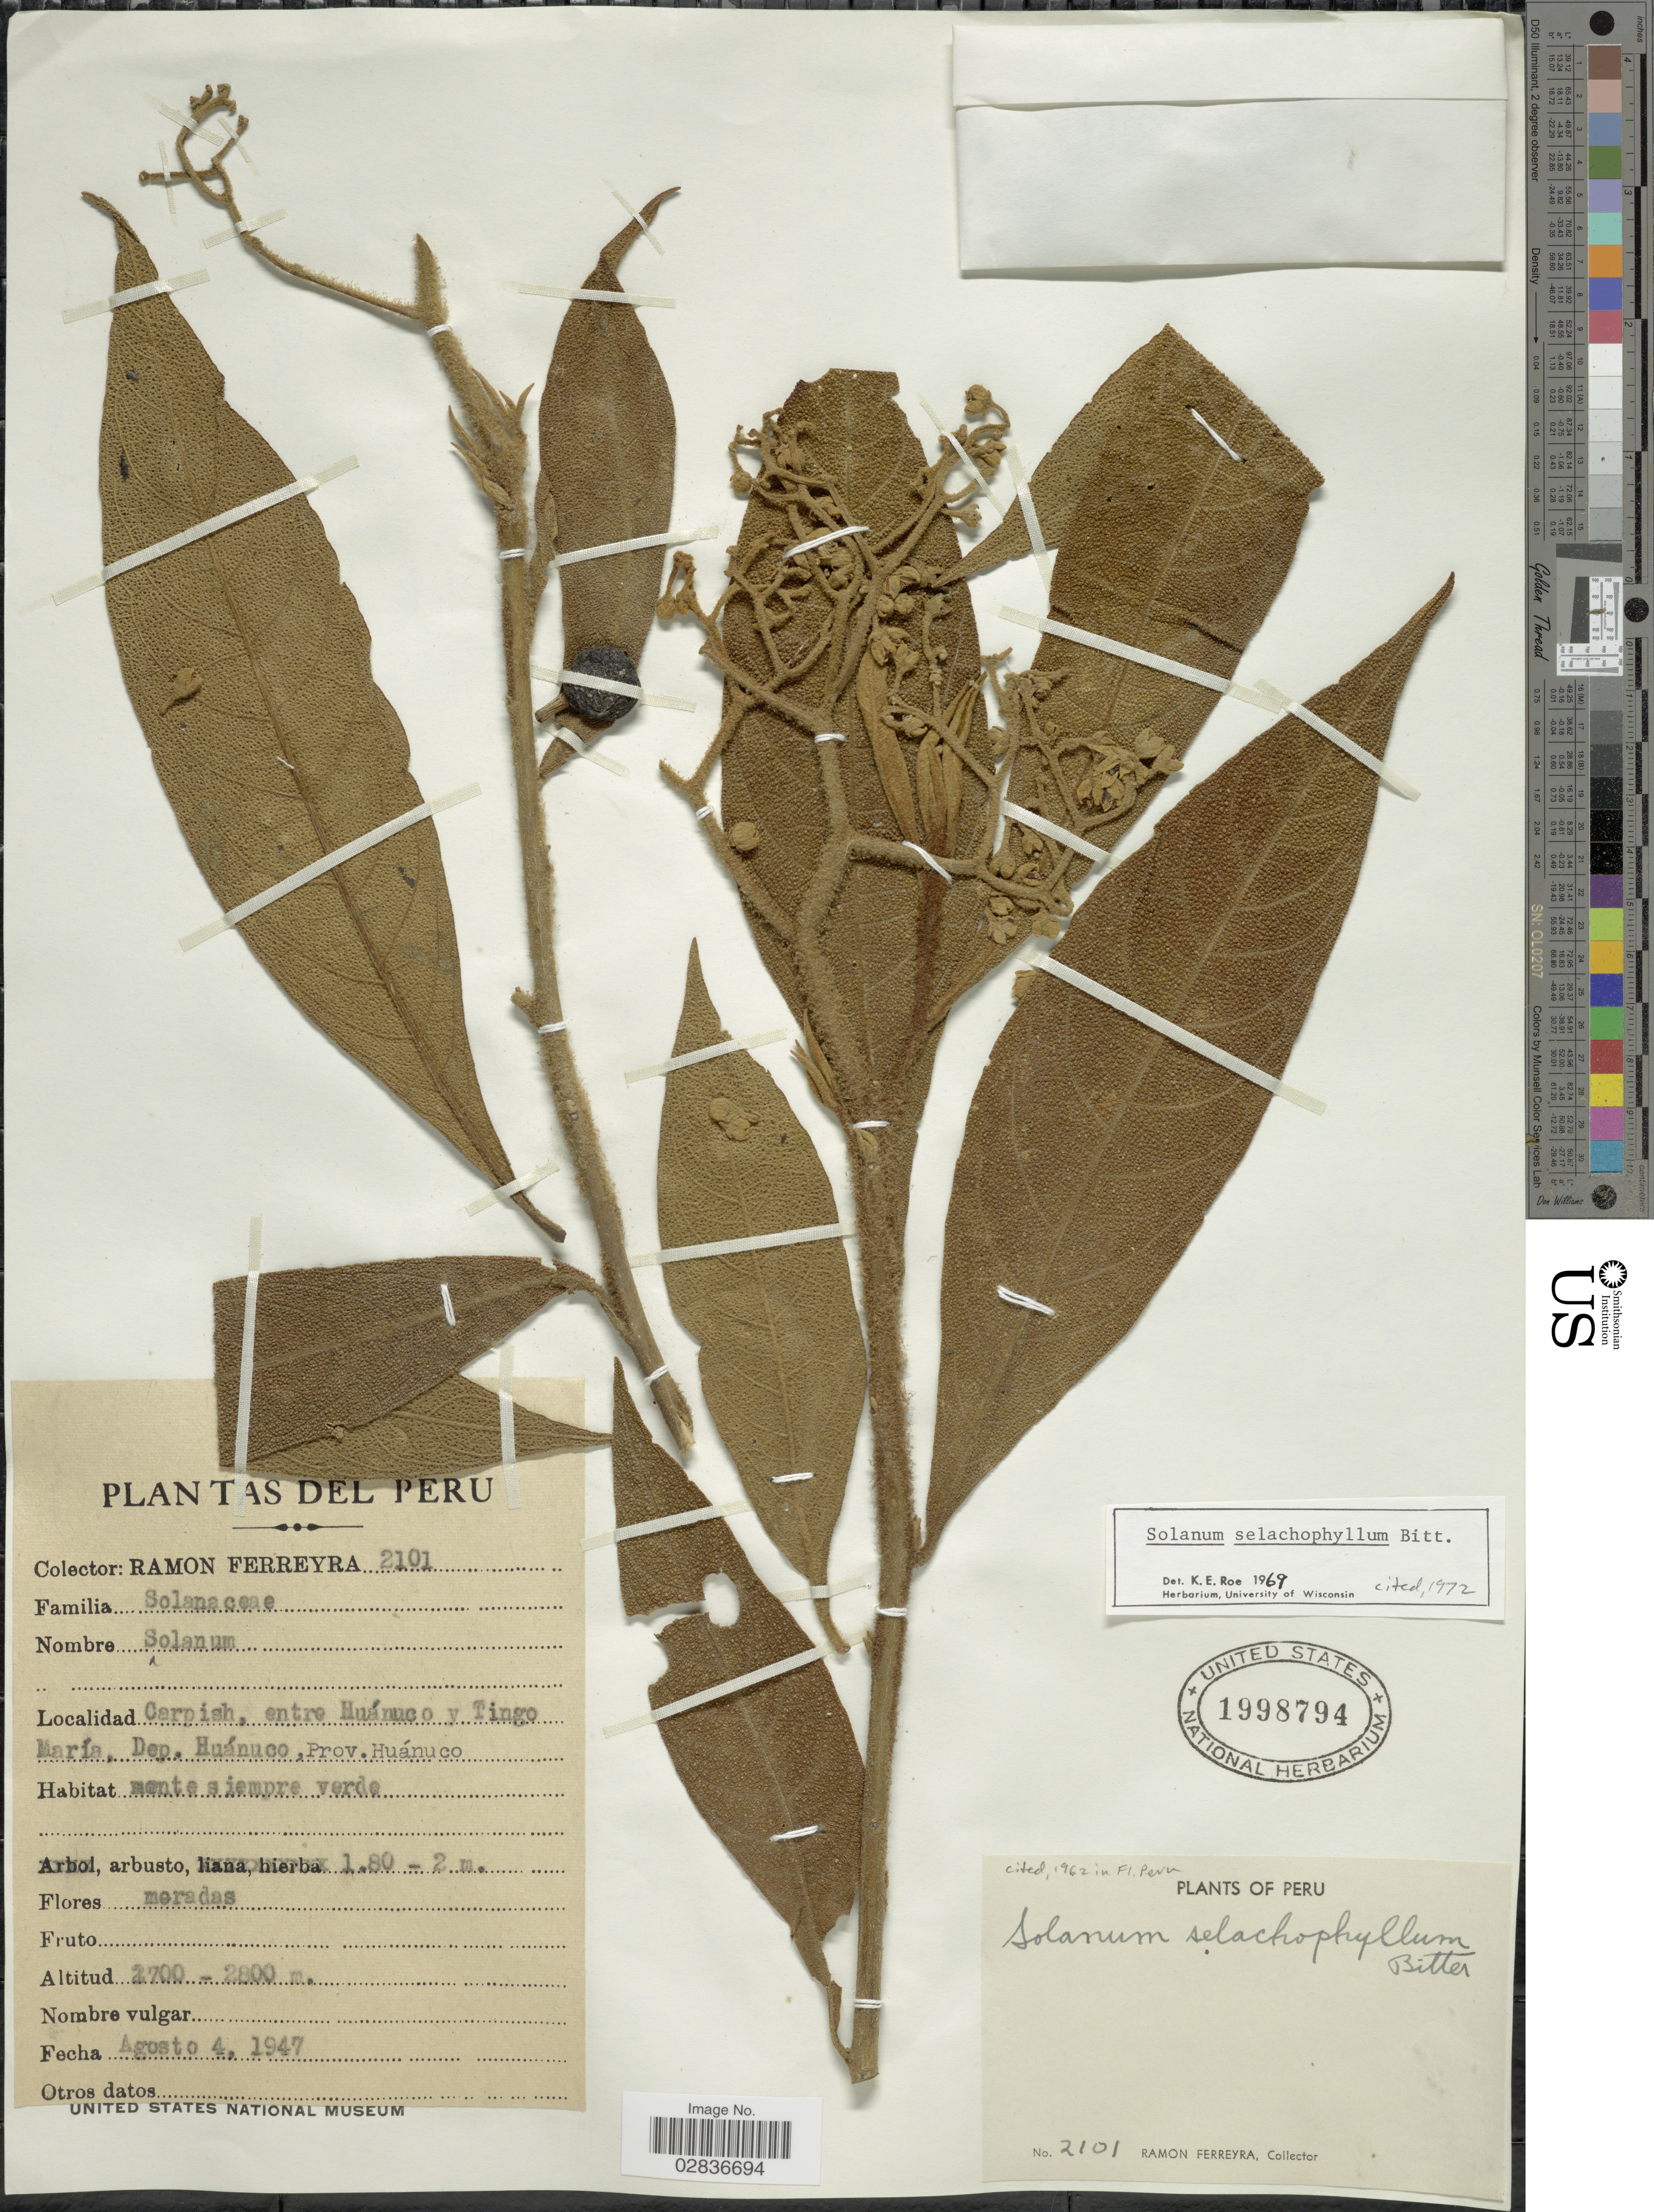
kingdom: Plantae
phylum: Tracheophyta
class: Magnoliopsida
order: Solanales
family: Solanaceae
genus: Solanum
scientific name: Solanum selachophyllum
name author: Bitter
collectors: R. A. Ferreyra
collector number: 2101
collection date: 1947-08-04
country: Peru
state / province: Huánuco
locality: Carpish, entre Huánuco y Tingo María, Dep. Huánuco, Prov. Huánuco.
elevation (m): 2700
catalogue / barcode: US 1998794